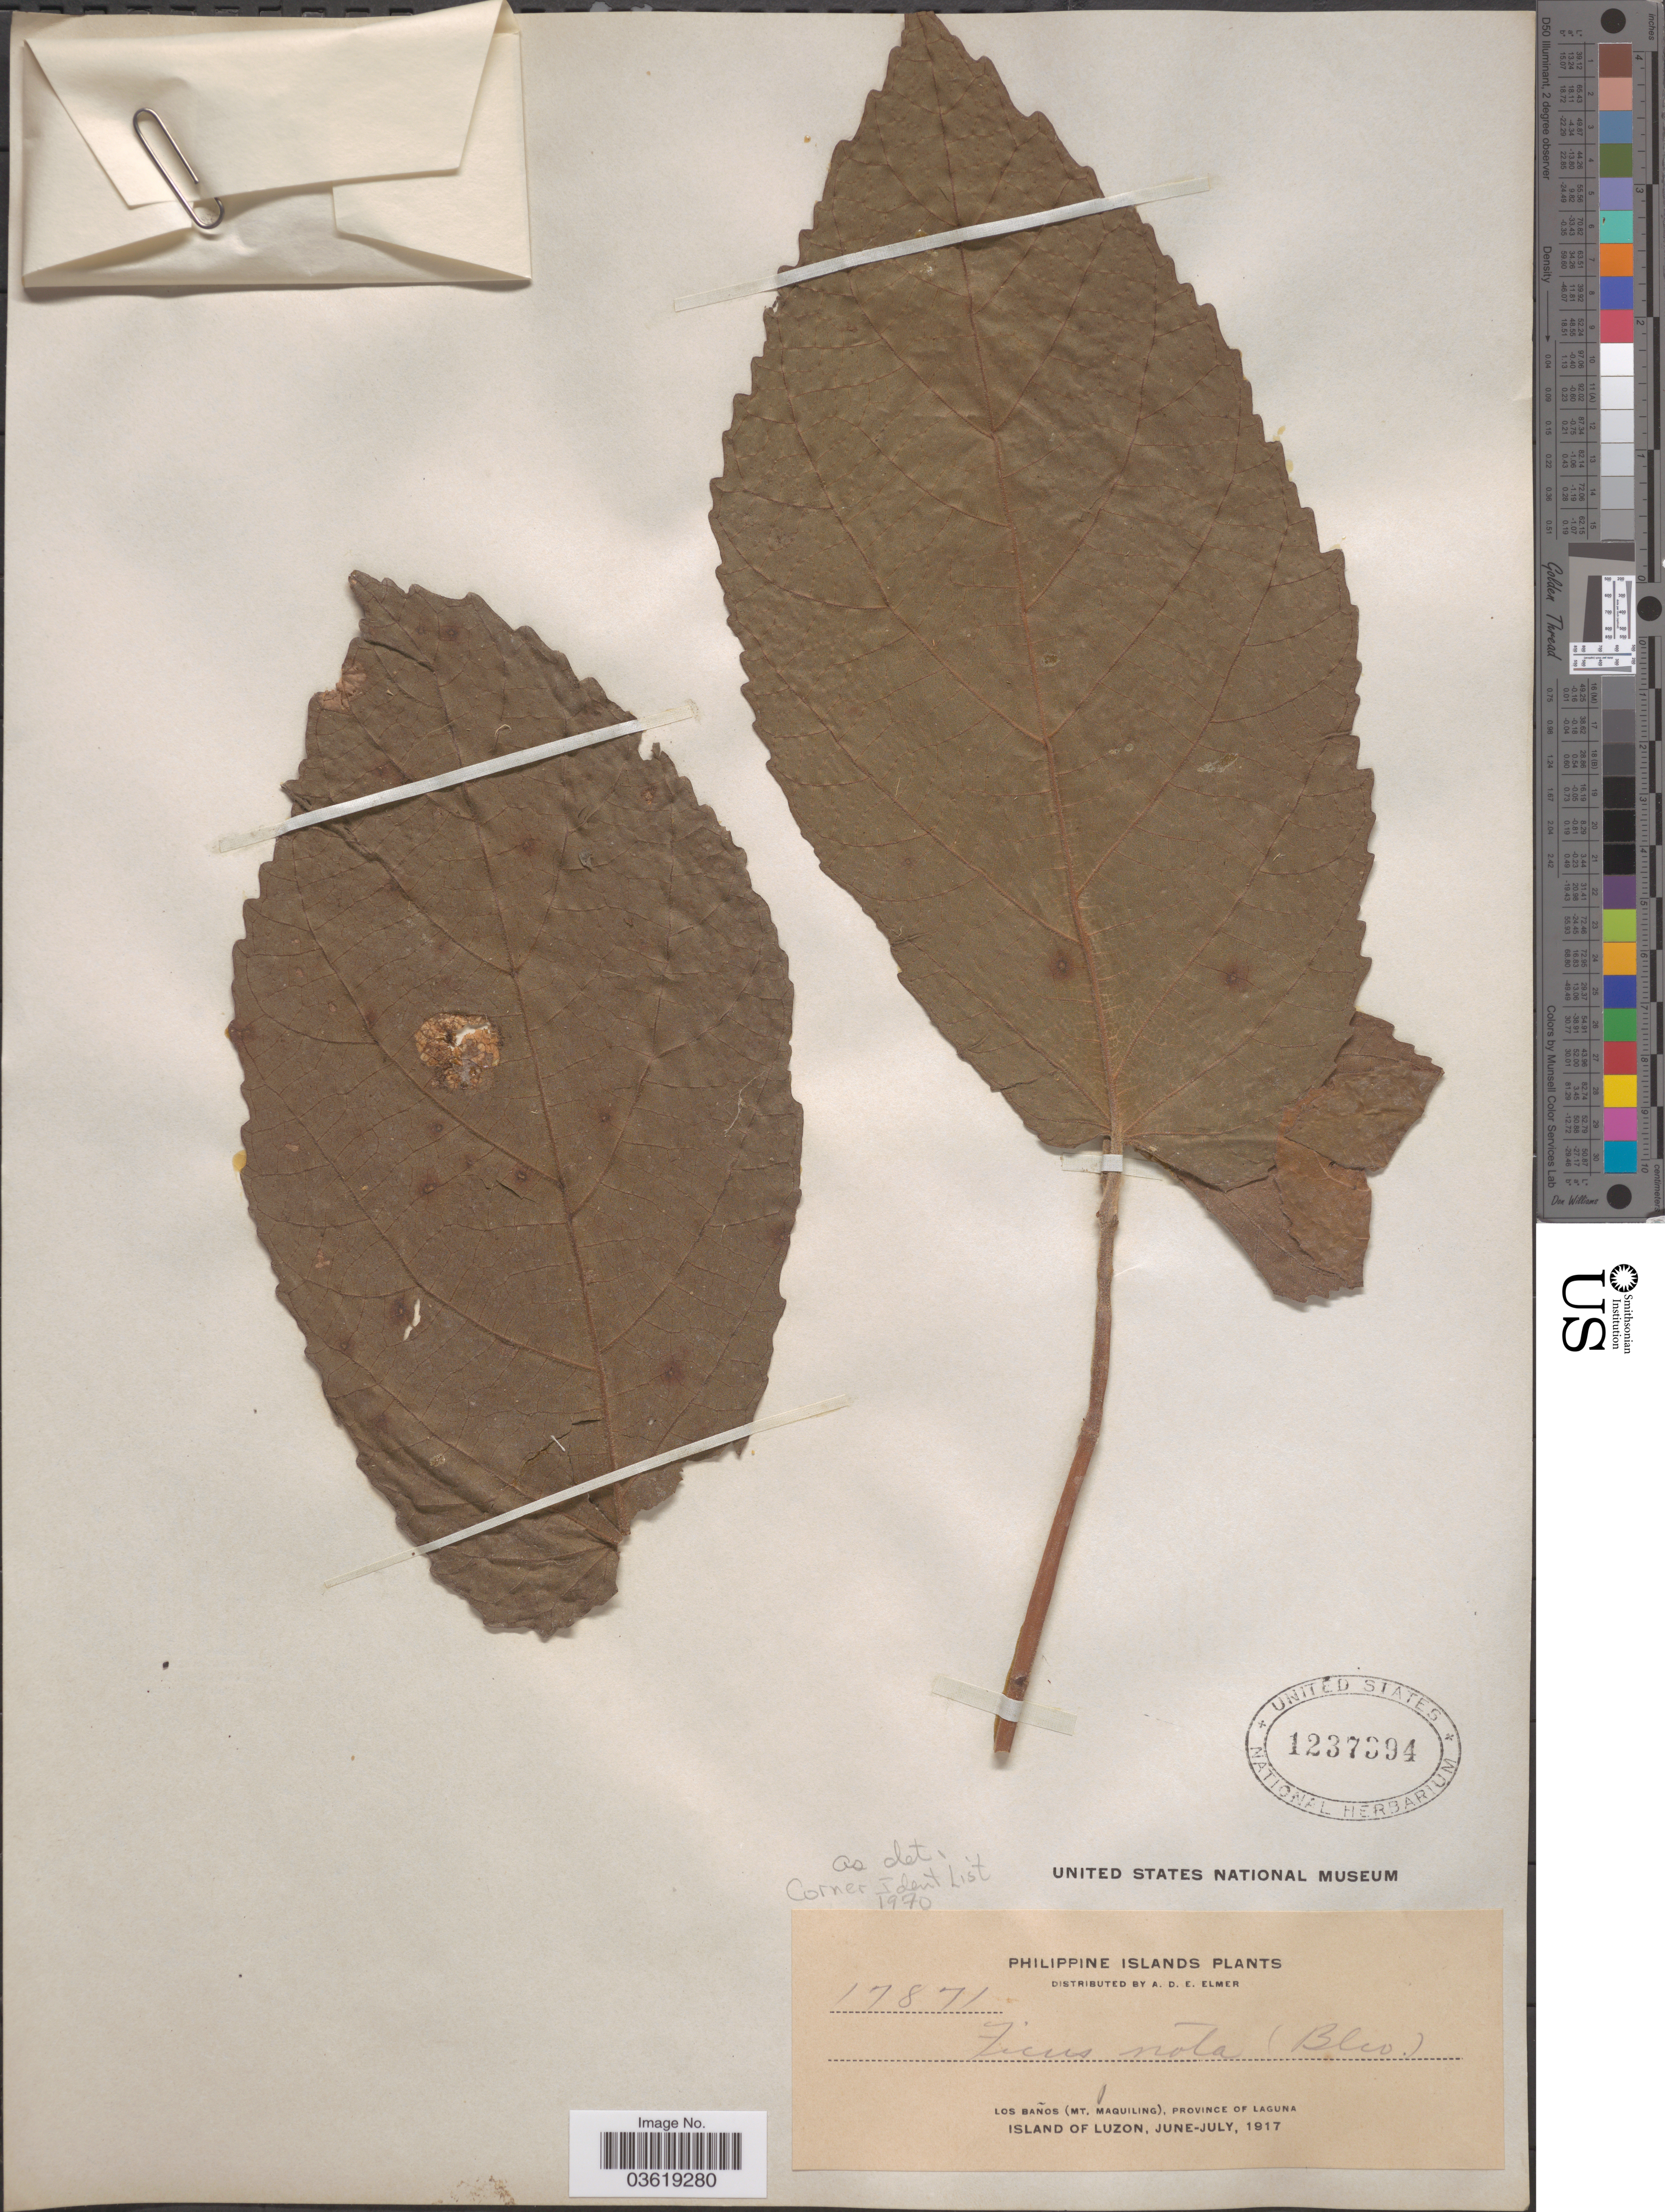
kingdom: Plantae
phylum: Tracheophyta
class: Magnoliopsida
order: Rosales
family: Moraceae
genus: Ficus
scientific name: Ficus nota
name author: (C.E. Blanco) Merr.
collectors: A. D. E. Elmer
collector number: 17871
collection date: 1917-06/1917-07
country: Philippines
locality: Philippine Islands. Los Baños (Mt. Maquiling), Province of Laguna. Island of Luzon.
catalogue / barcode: US 1237394